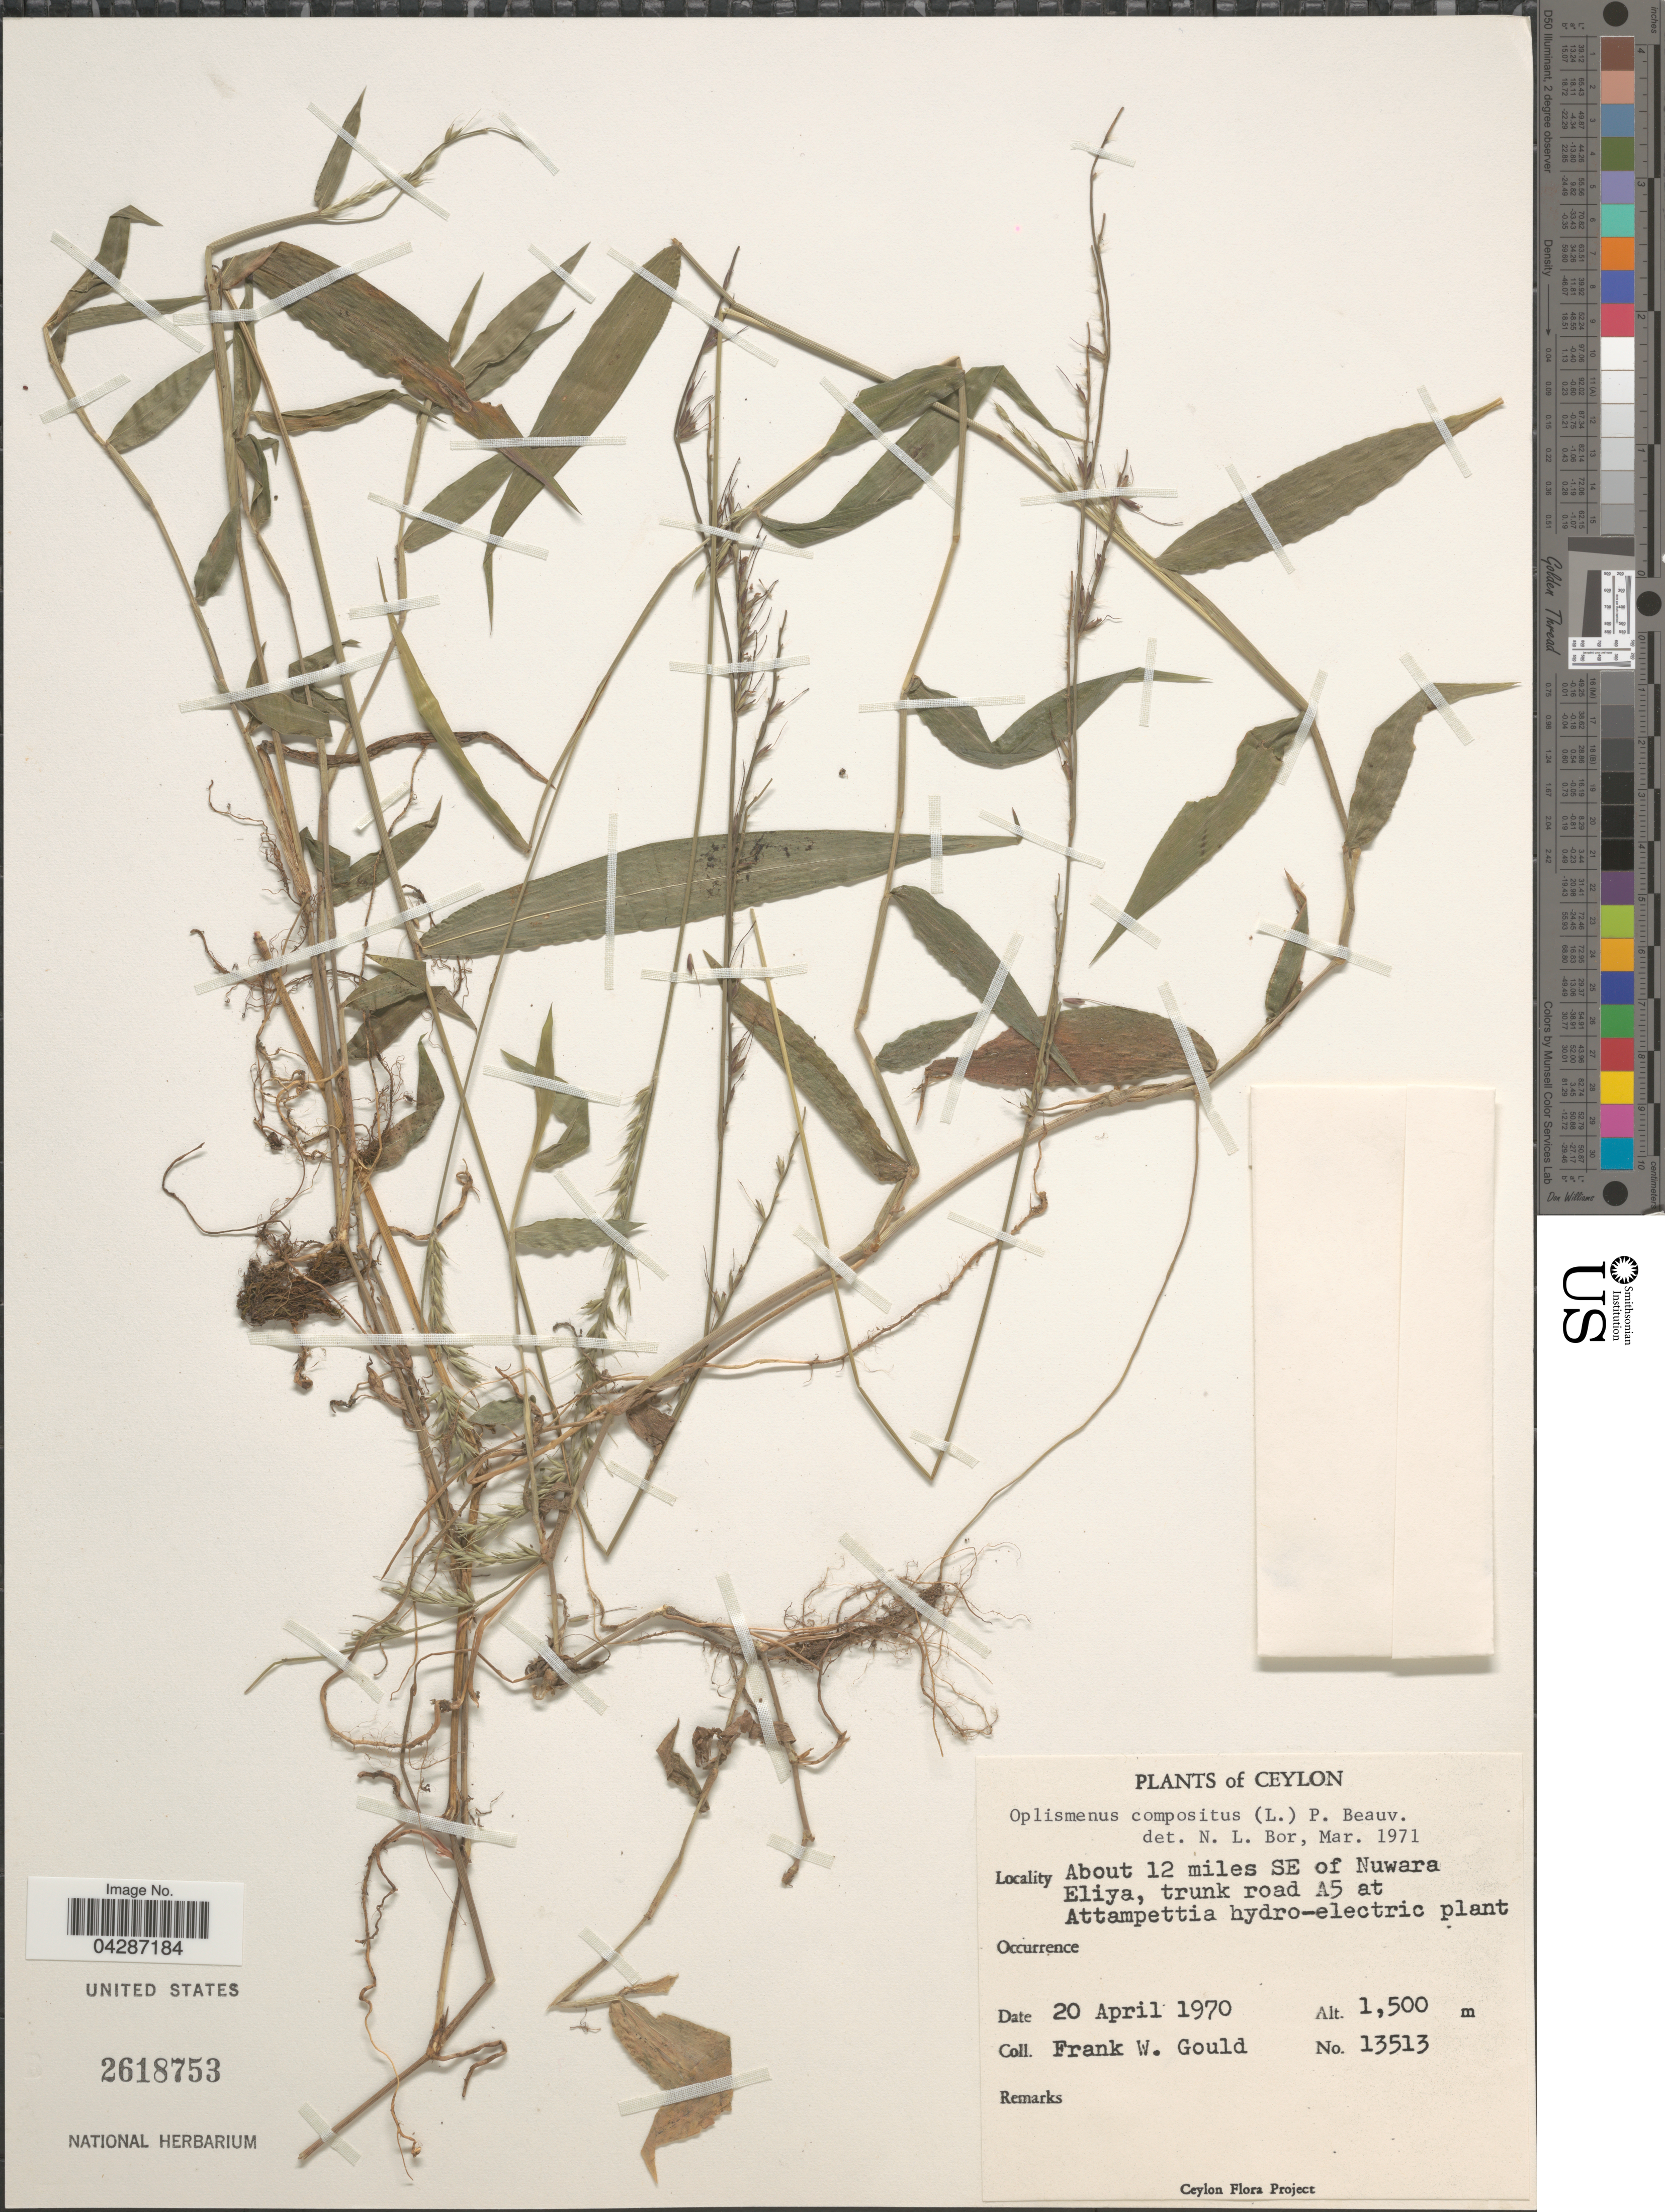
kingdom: Plantae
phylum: Tracheophyta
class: Liliopsida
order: Poales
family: Poaceae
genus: Oplismenus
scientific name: Oplismenus compositus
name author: (L.) P. Beauv.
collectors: F. W. Gould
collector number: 13513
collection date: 1970-04-20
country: Sri Lanka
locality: Ceylon. About 12 miles SE of Nuwara Eliya, trunk road A5 at Attampettia hydro-electric plant.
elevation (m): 1500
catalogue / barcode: US 2618753